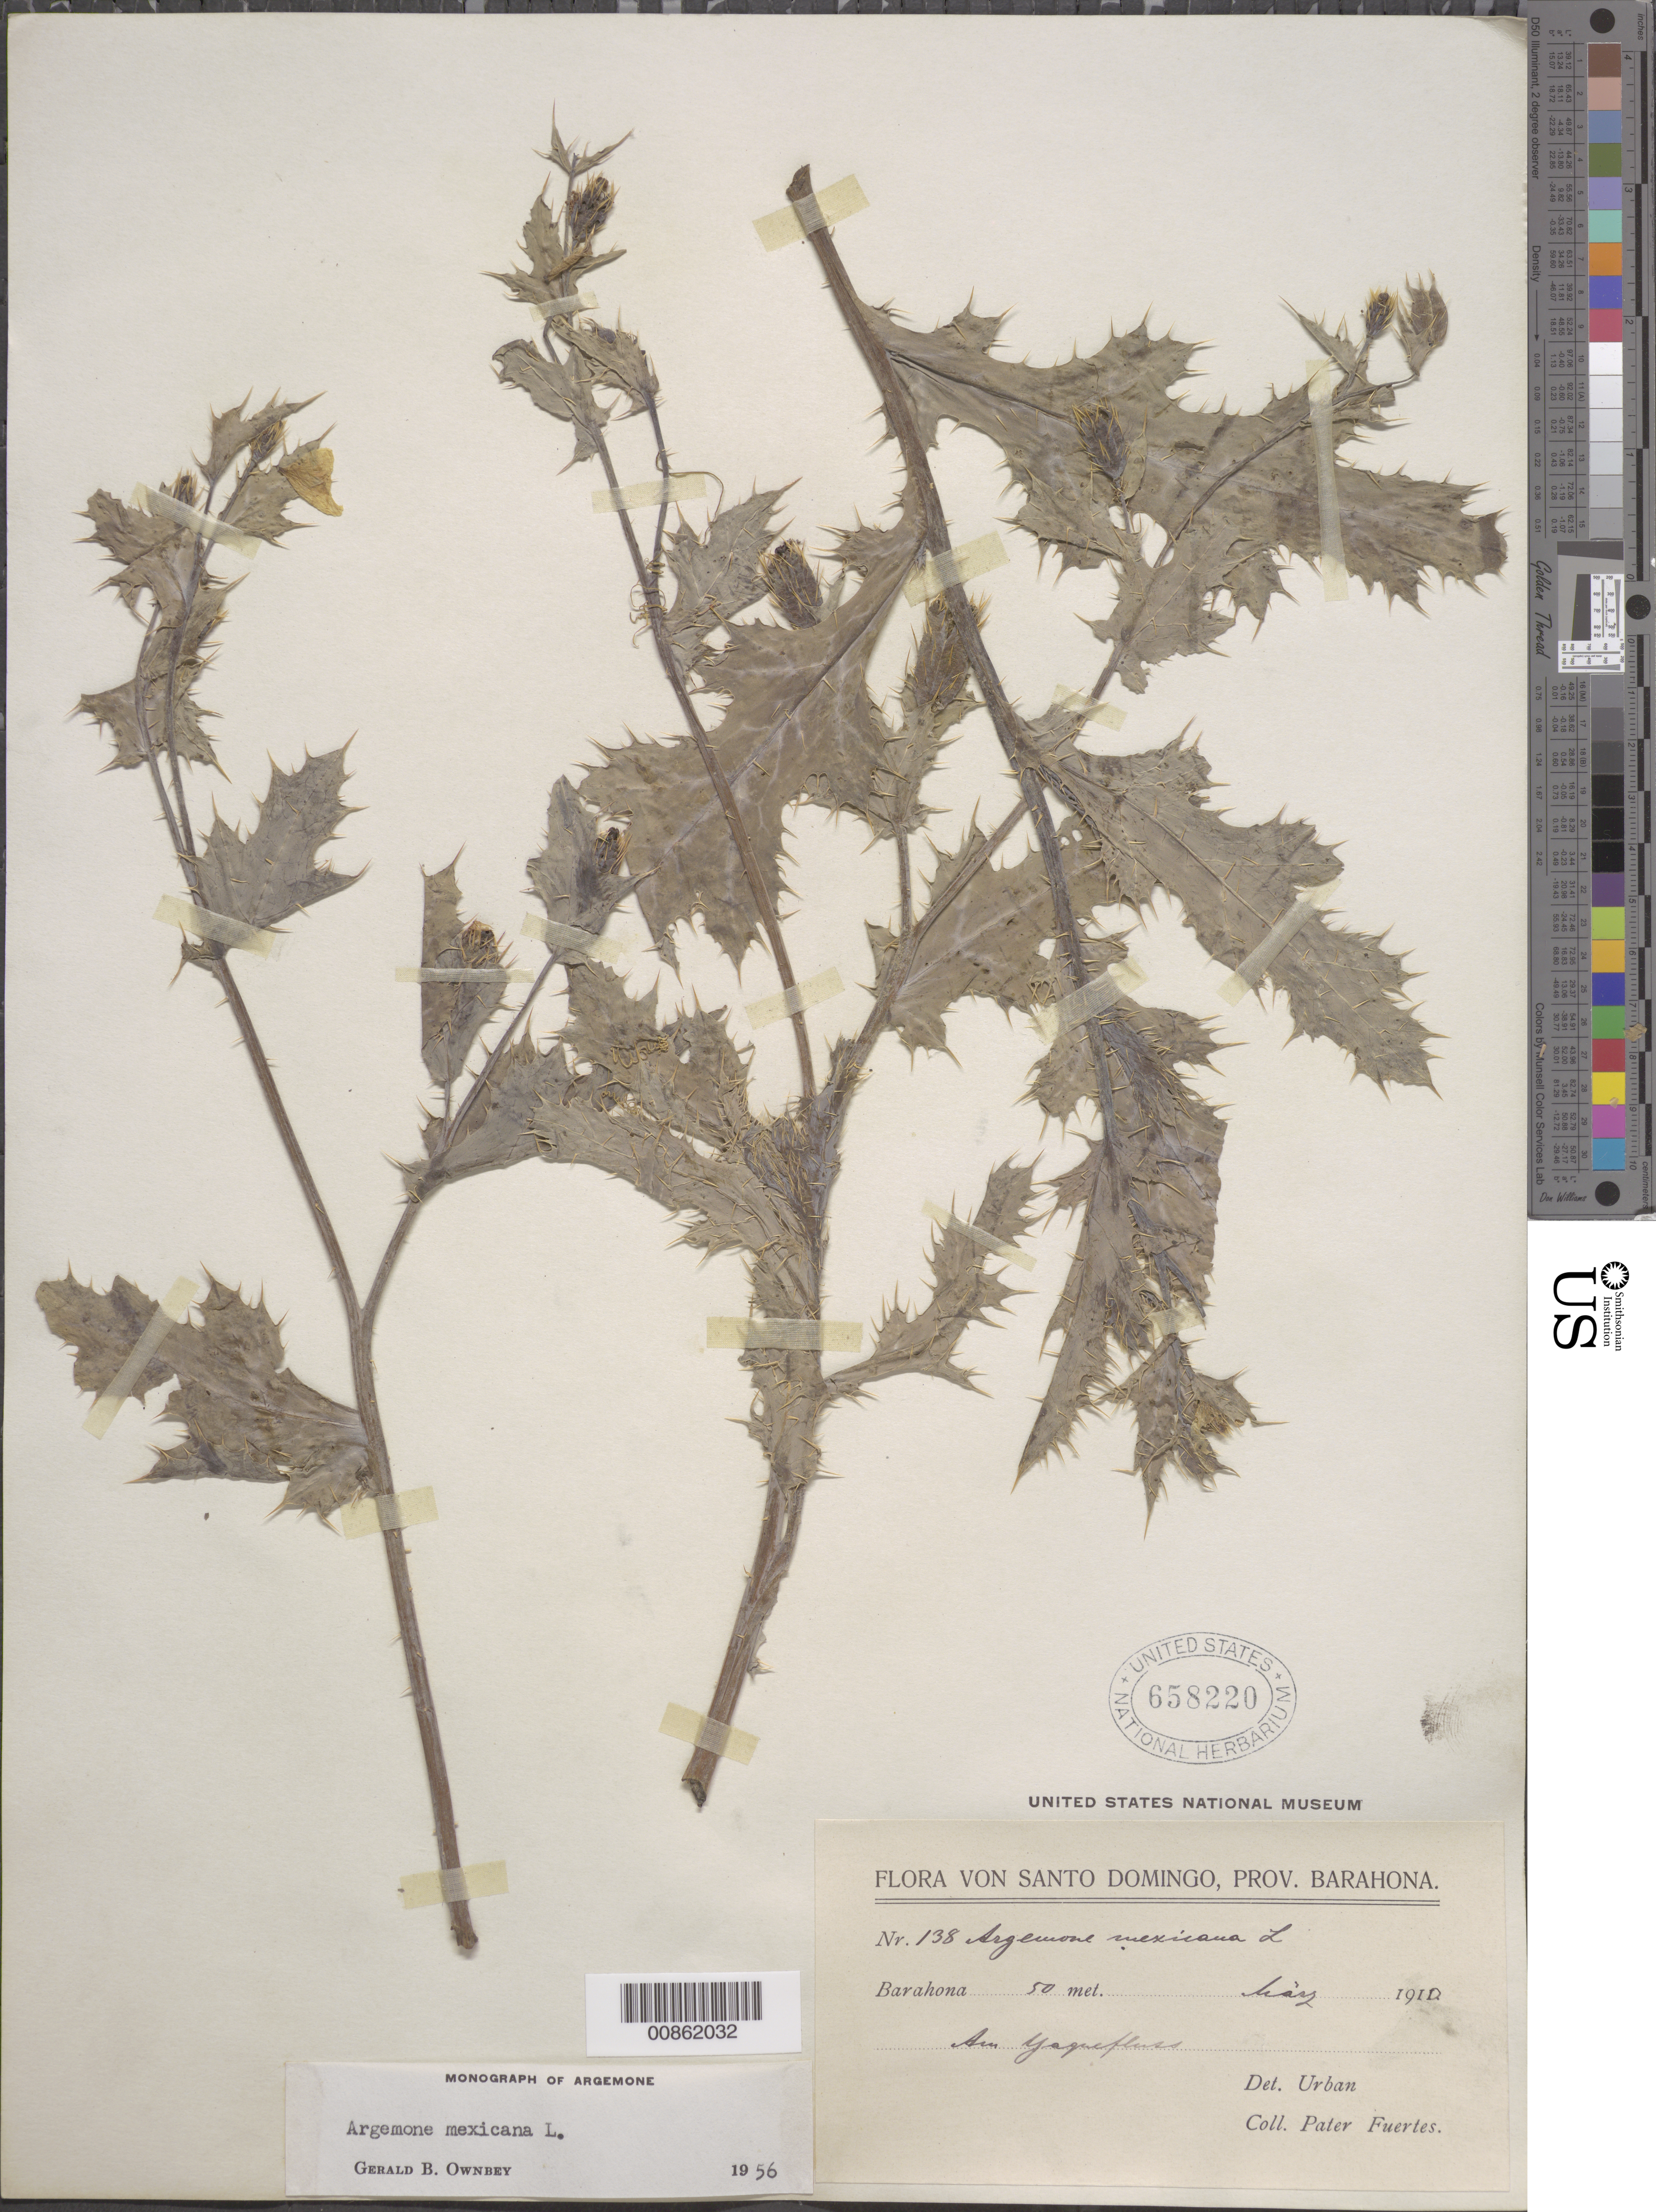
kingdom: Plantae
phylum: Tracheophyta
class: Magnoliopsida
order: Ranunculales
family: Papaveraceae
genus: Argemone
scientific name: Argemone mexicana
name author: L.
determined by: Ownbey, G. B.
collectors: M. D. Fuertes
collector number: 138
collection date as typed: May 1910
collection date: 1910-05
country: Dominican Republic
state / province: Barahona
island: Hispaniola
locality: Am Yaquefluss.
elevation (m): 50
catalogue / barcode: US 658220